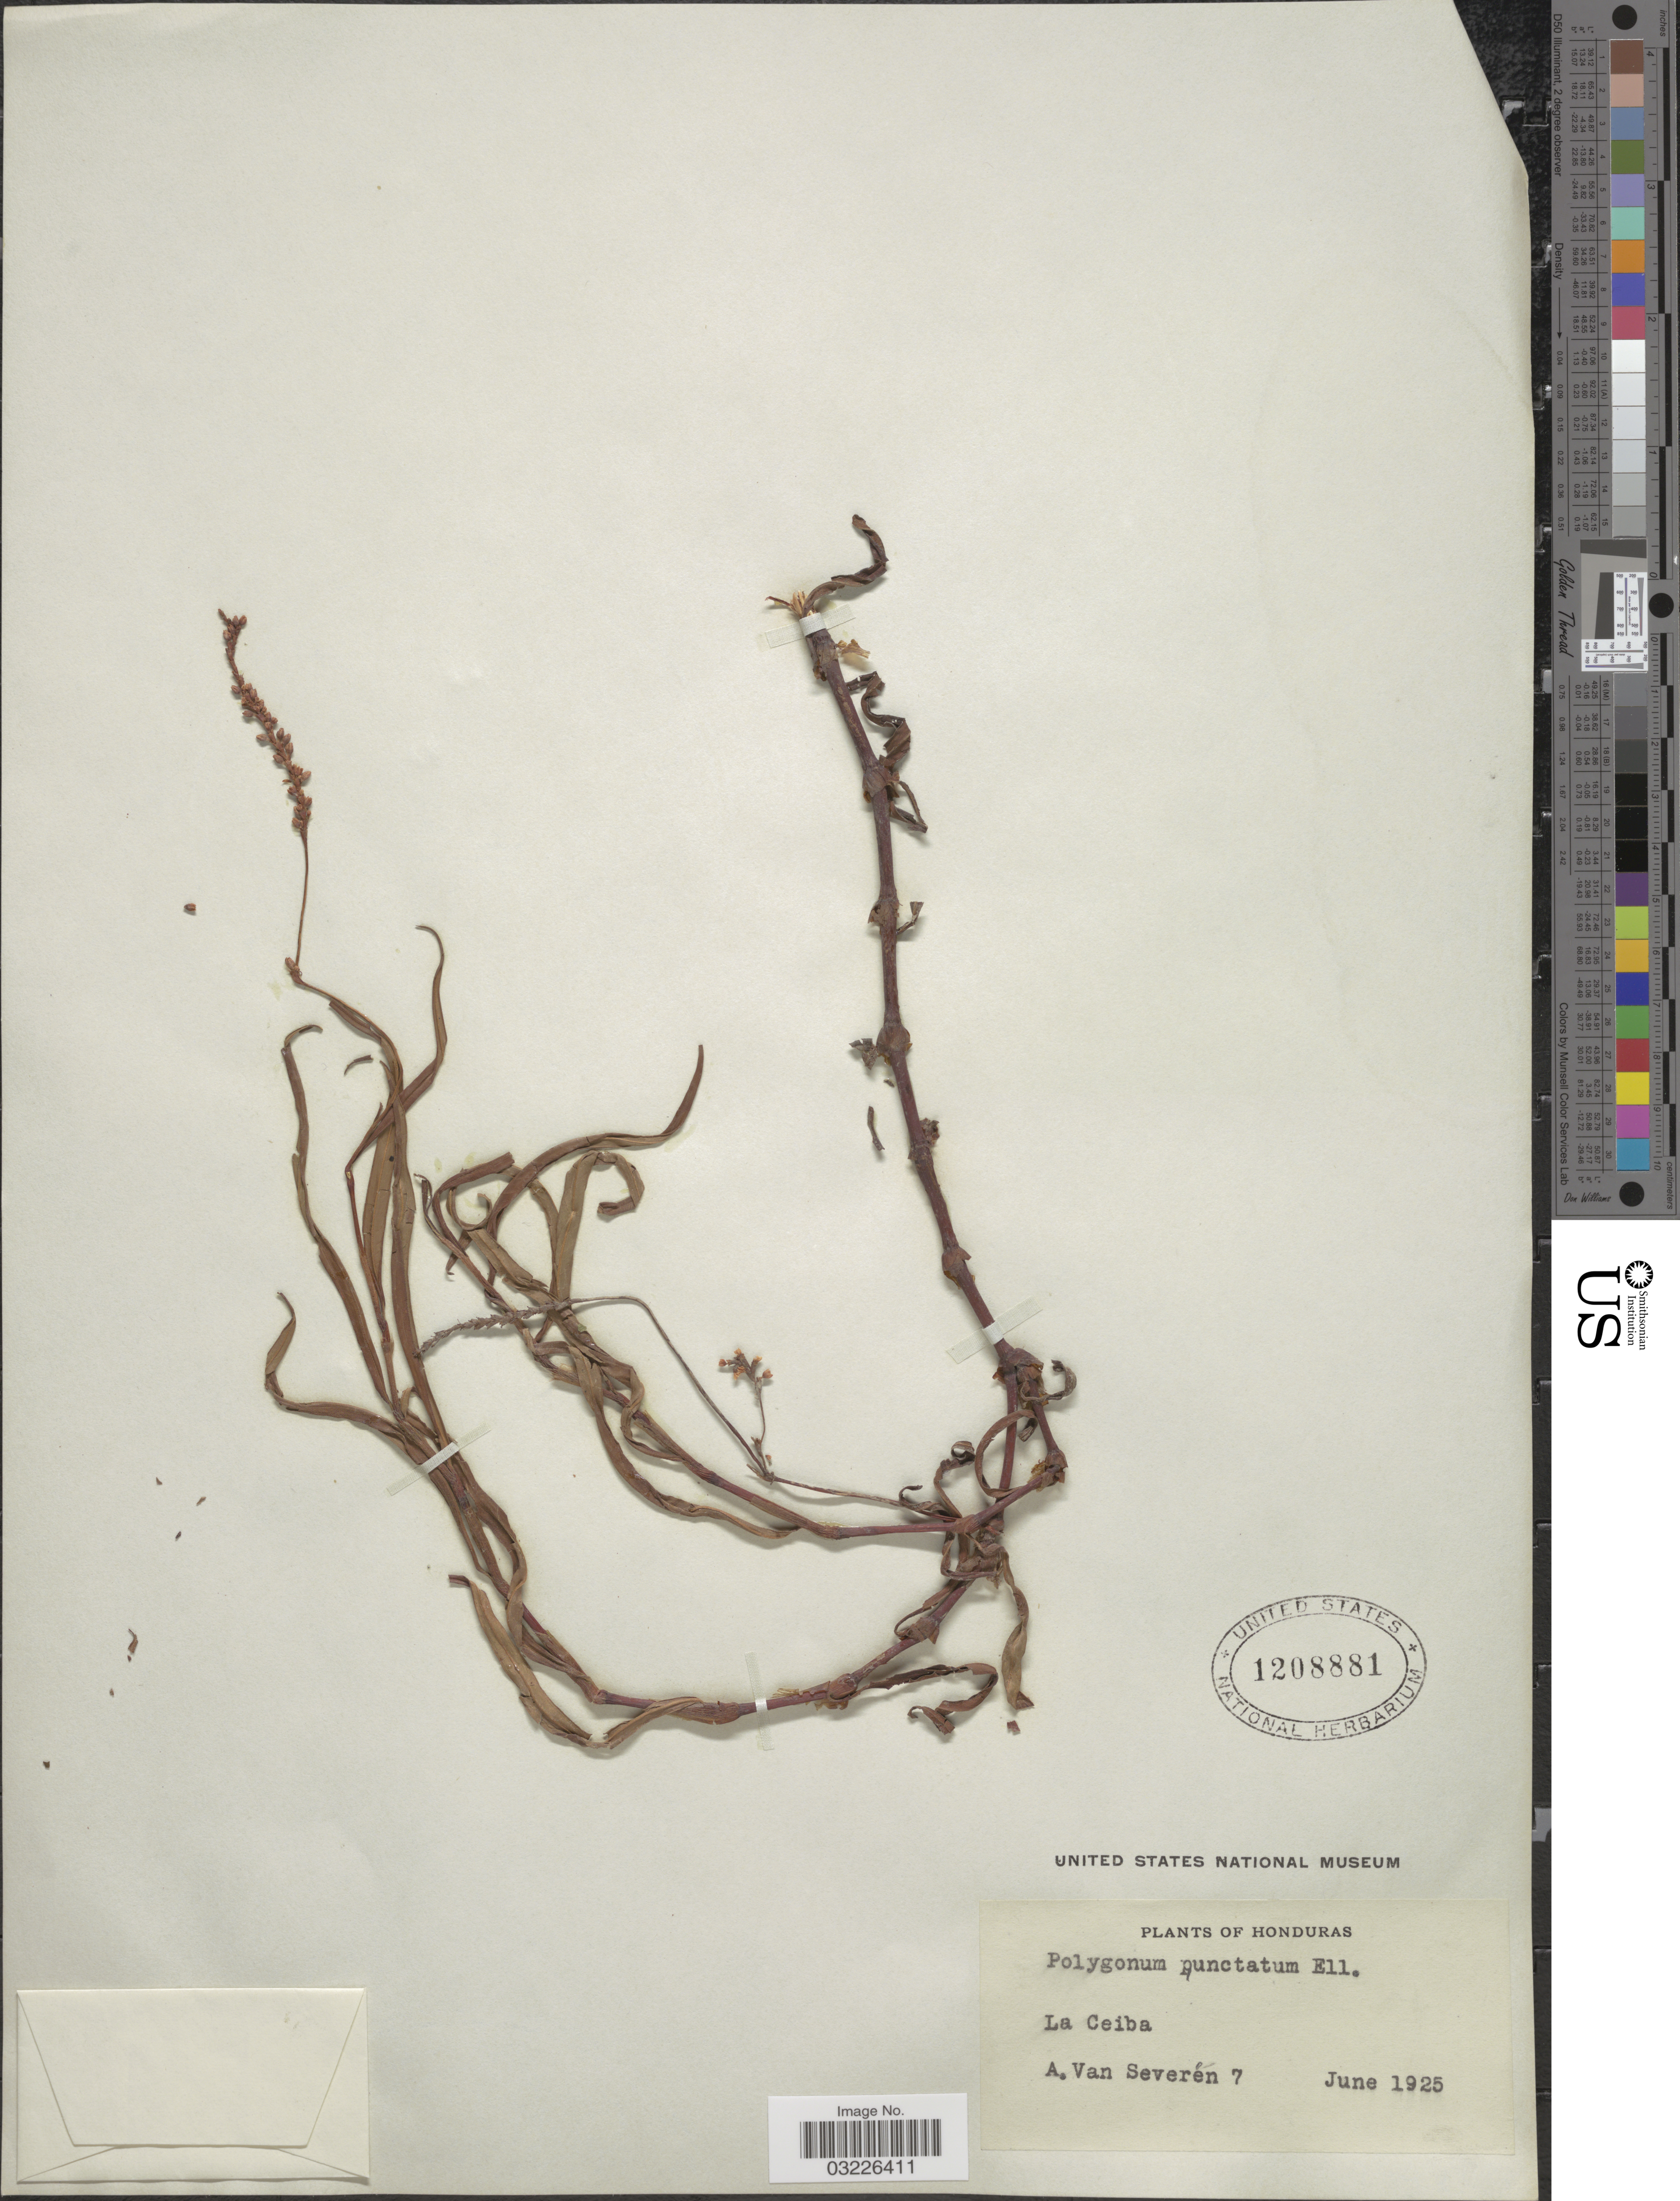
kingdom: Plantae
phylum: Tracheophyta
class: Magnoliopsida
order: Caryophyllales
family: Polygonaceae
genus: Polygonum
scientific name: Polygonum hydropiperoides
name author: Michx.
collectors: A. Van Severen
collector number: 7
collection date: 1925-06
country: Honduras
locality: La Ceiba.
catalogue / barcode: US 1208881